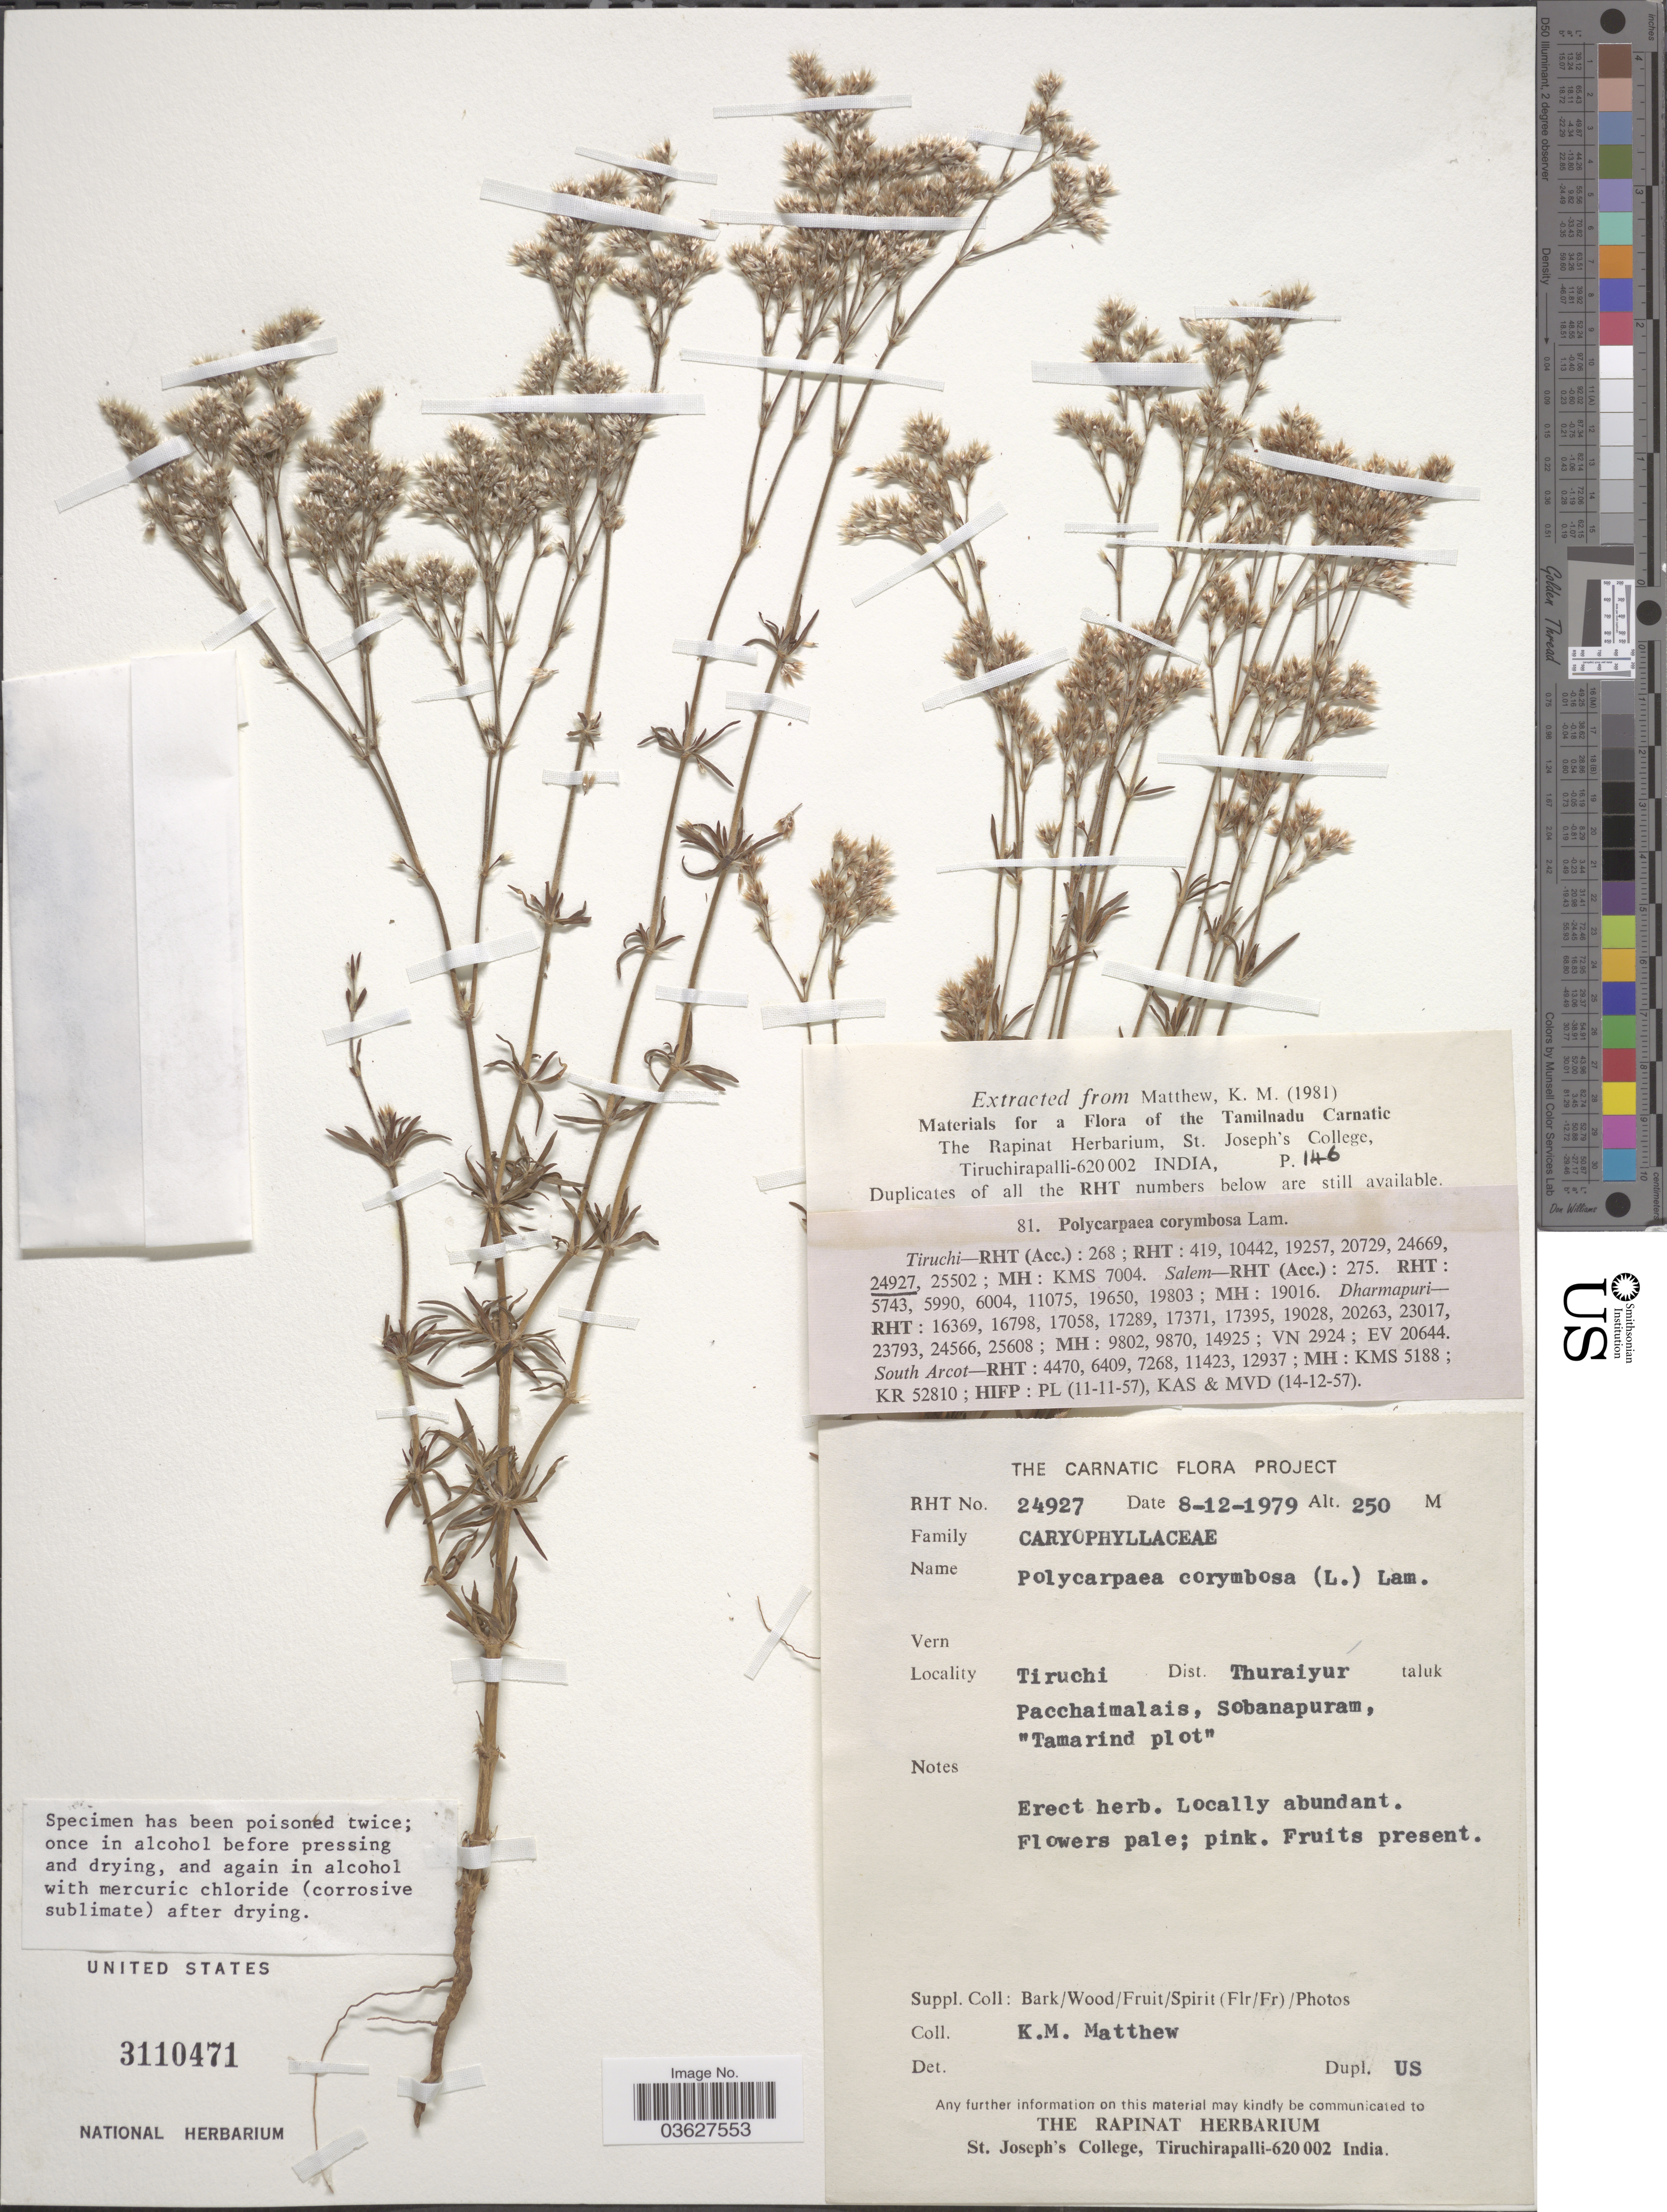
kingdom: Plantae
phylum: Tracheophyta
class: Magnoliopsida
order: Caryophyllales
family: Caryophyllaceae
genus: Polycarpaea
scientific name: Polycarpaea corymbosa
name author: (L.) Lam.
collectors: K. M. Matthew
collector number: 24927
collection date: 1979-12-08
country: India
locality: Tiruchi, Dist. Thuraiyur taluk Pacchaimalais, Sobanapuram, "Tamarind plot".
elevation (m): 250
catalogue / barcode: US 3110471